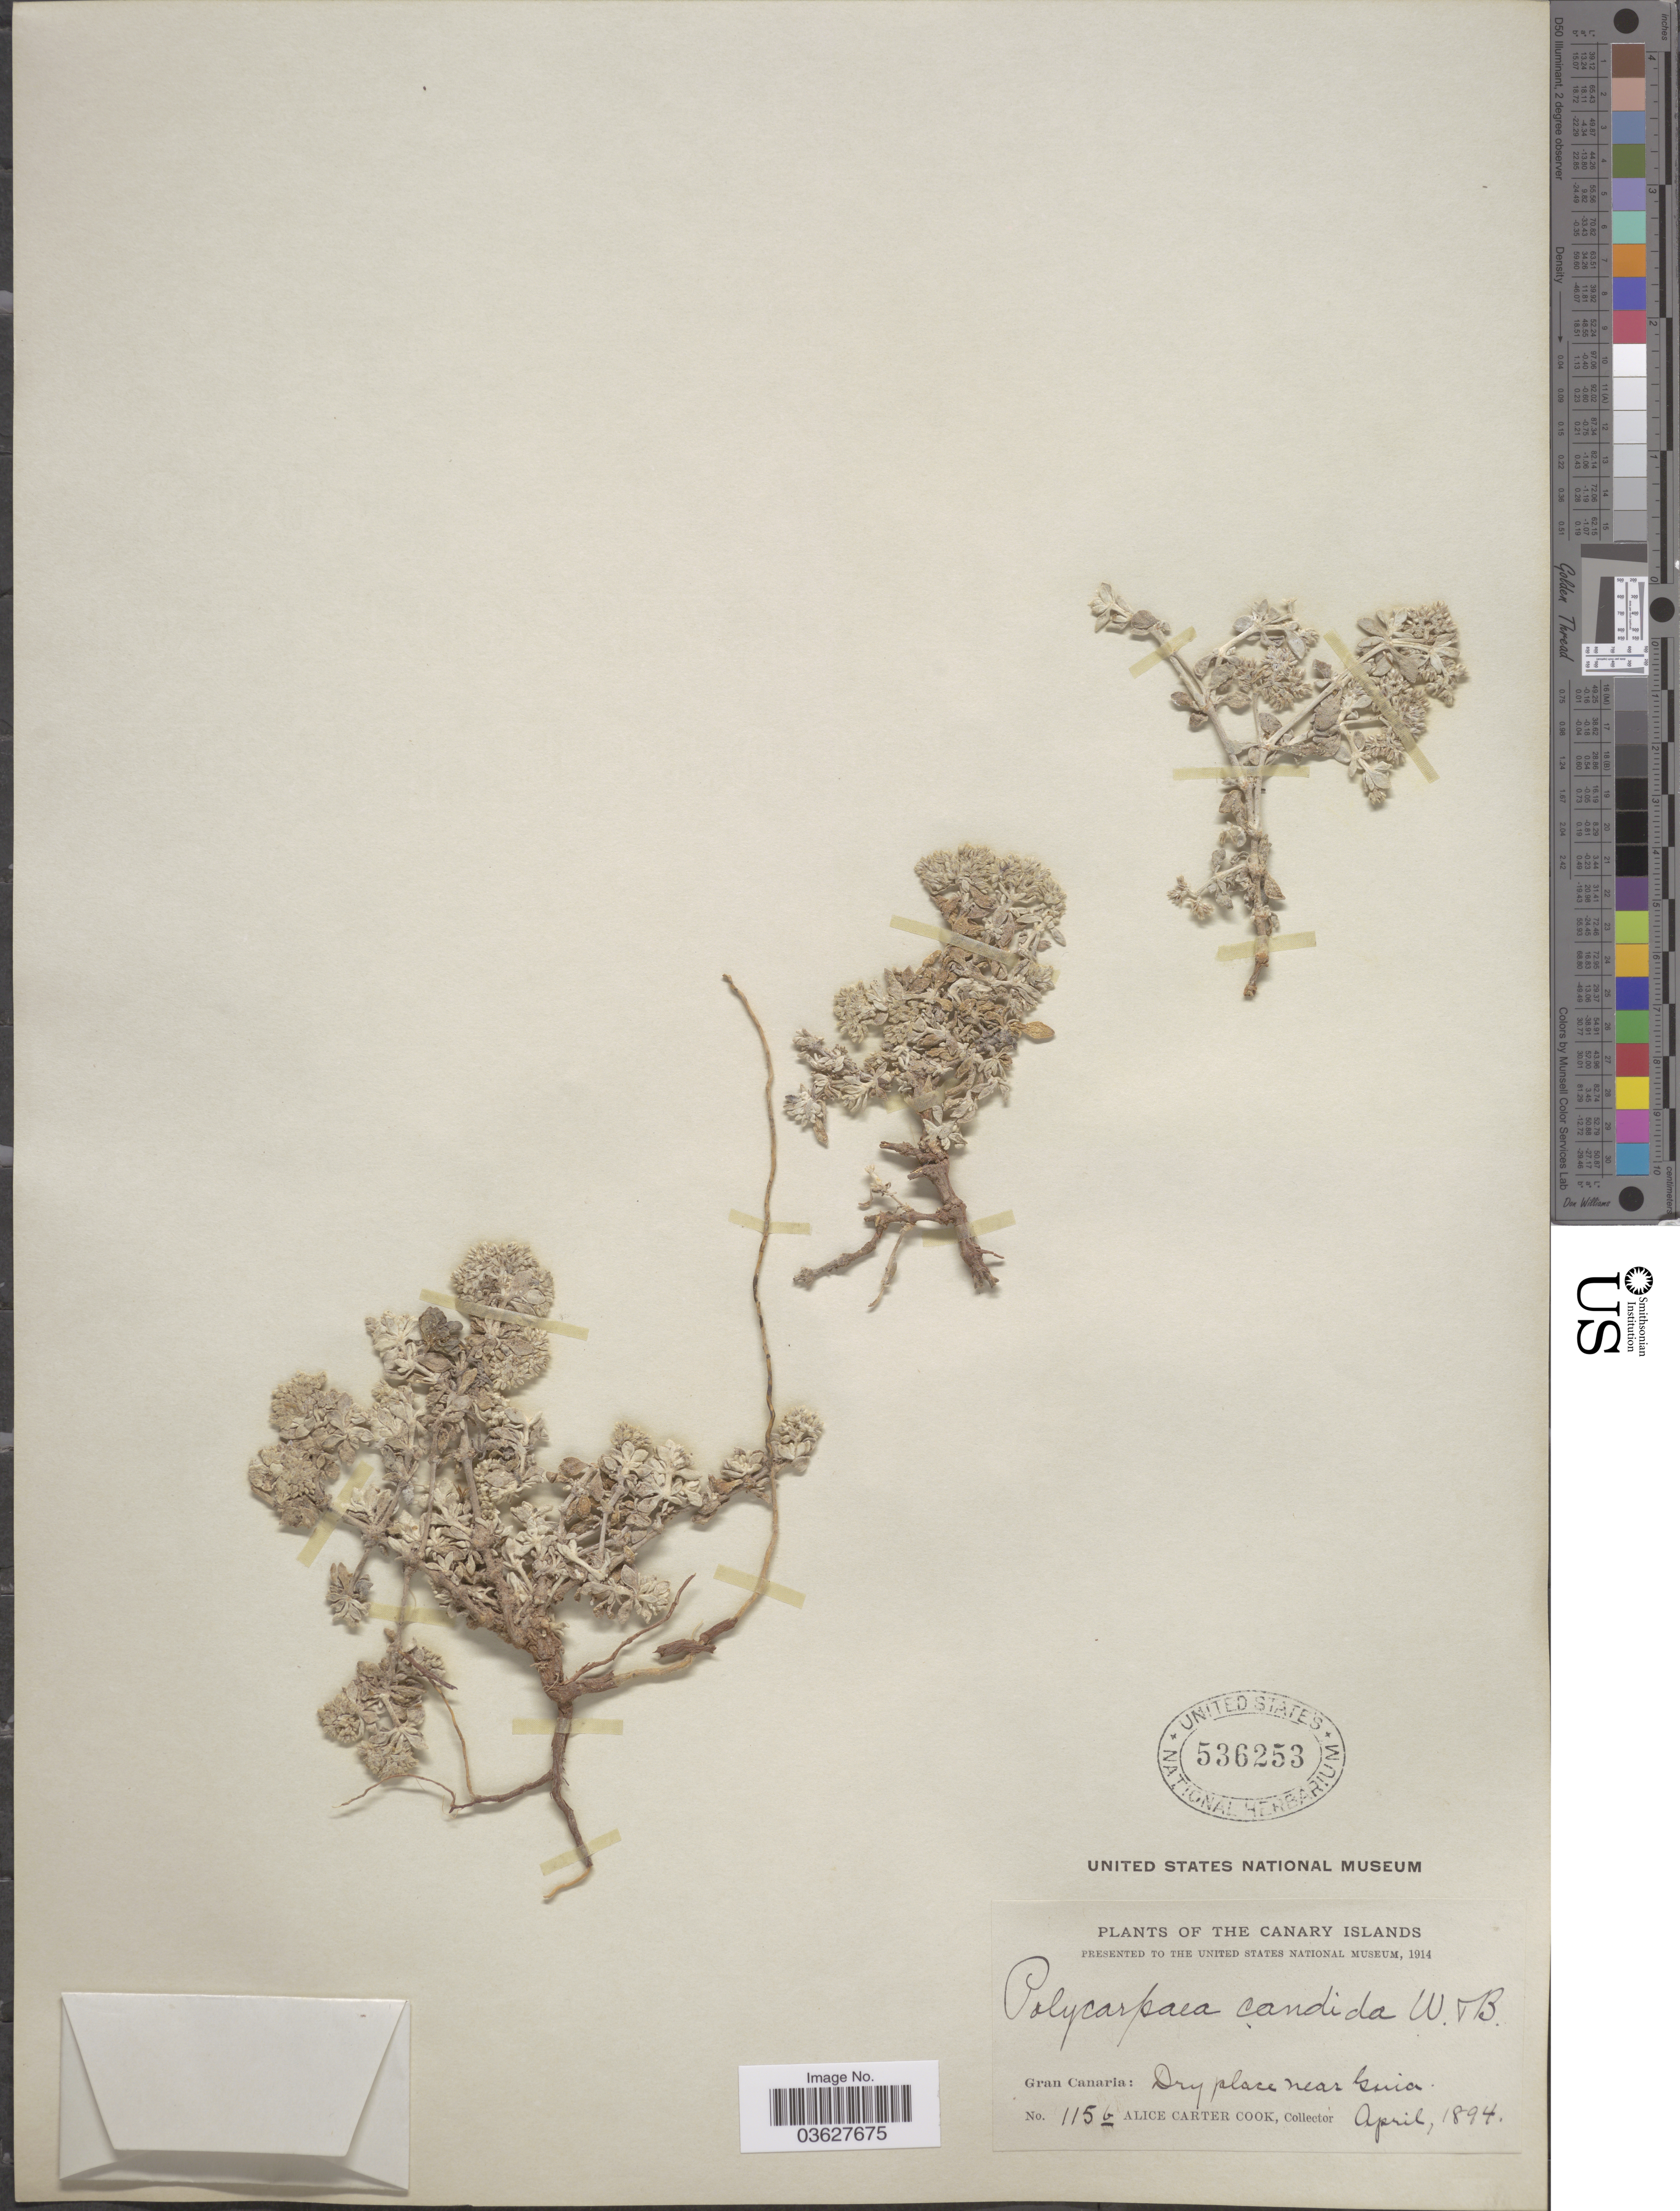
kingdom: Plantae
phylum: Tracheophyta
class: Magnoliopsida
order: Caryophyllales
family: Caryophyllaceae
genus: Polycarpaea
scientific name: Polycarpaea candida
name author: Webb & Berthel.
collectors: Alice C. Cook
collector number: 115b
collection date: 1894-04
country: Spain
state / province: Canarias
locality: The Canary Islands. Gran Canaria : Dry place near Guia.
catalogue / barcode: US 536253